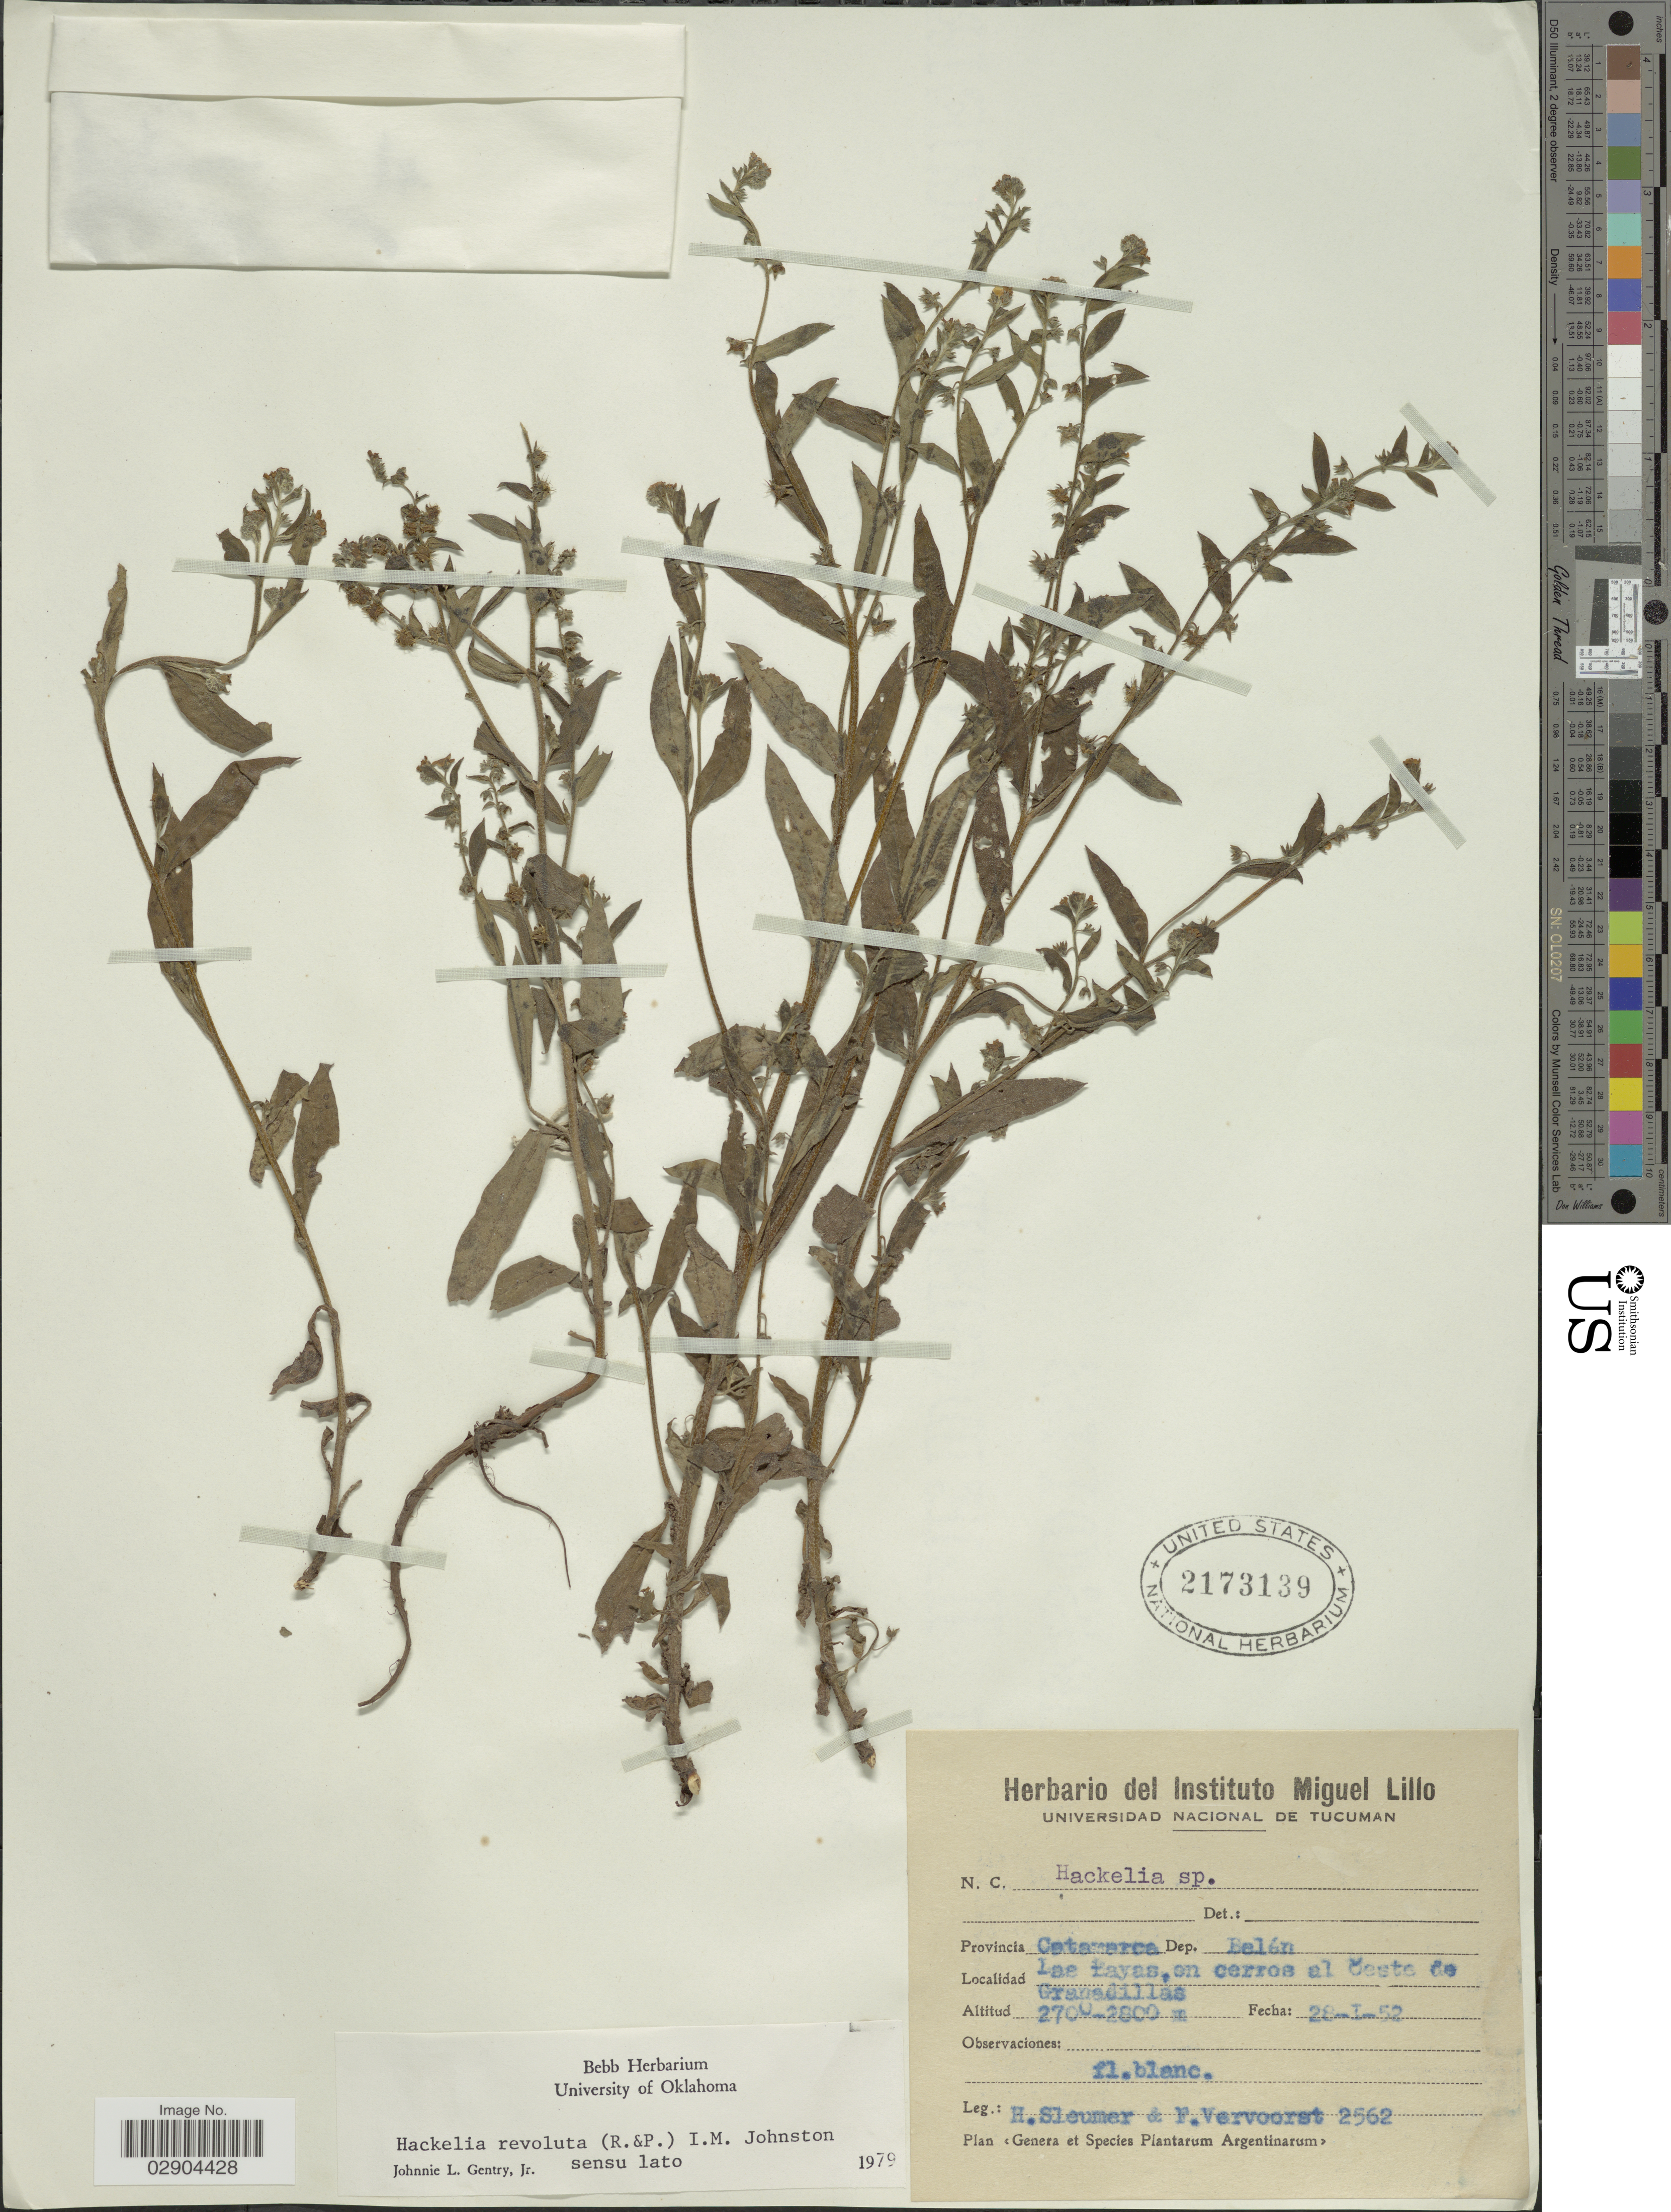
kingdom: Plantae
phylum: Tracheophyta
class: Magnoliopsida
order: Boraginales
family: Boraginaceae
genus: Hackelia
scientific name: Hackelia revoluta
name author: (Ruiz & Pav.) I.M. Johnst.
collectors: H. O. Sleumer & F. Vervoorst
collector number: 2562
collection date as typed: Transcribed d/m/y: 28/1/52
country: Argentina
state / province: Catamarca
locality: Provincia Catamarca. Dep. Belén. Las Bayas, on cerros al Oeste de Granadillas.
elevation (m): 2700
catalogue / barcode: US 2173139